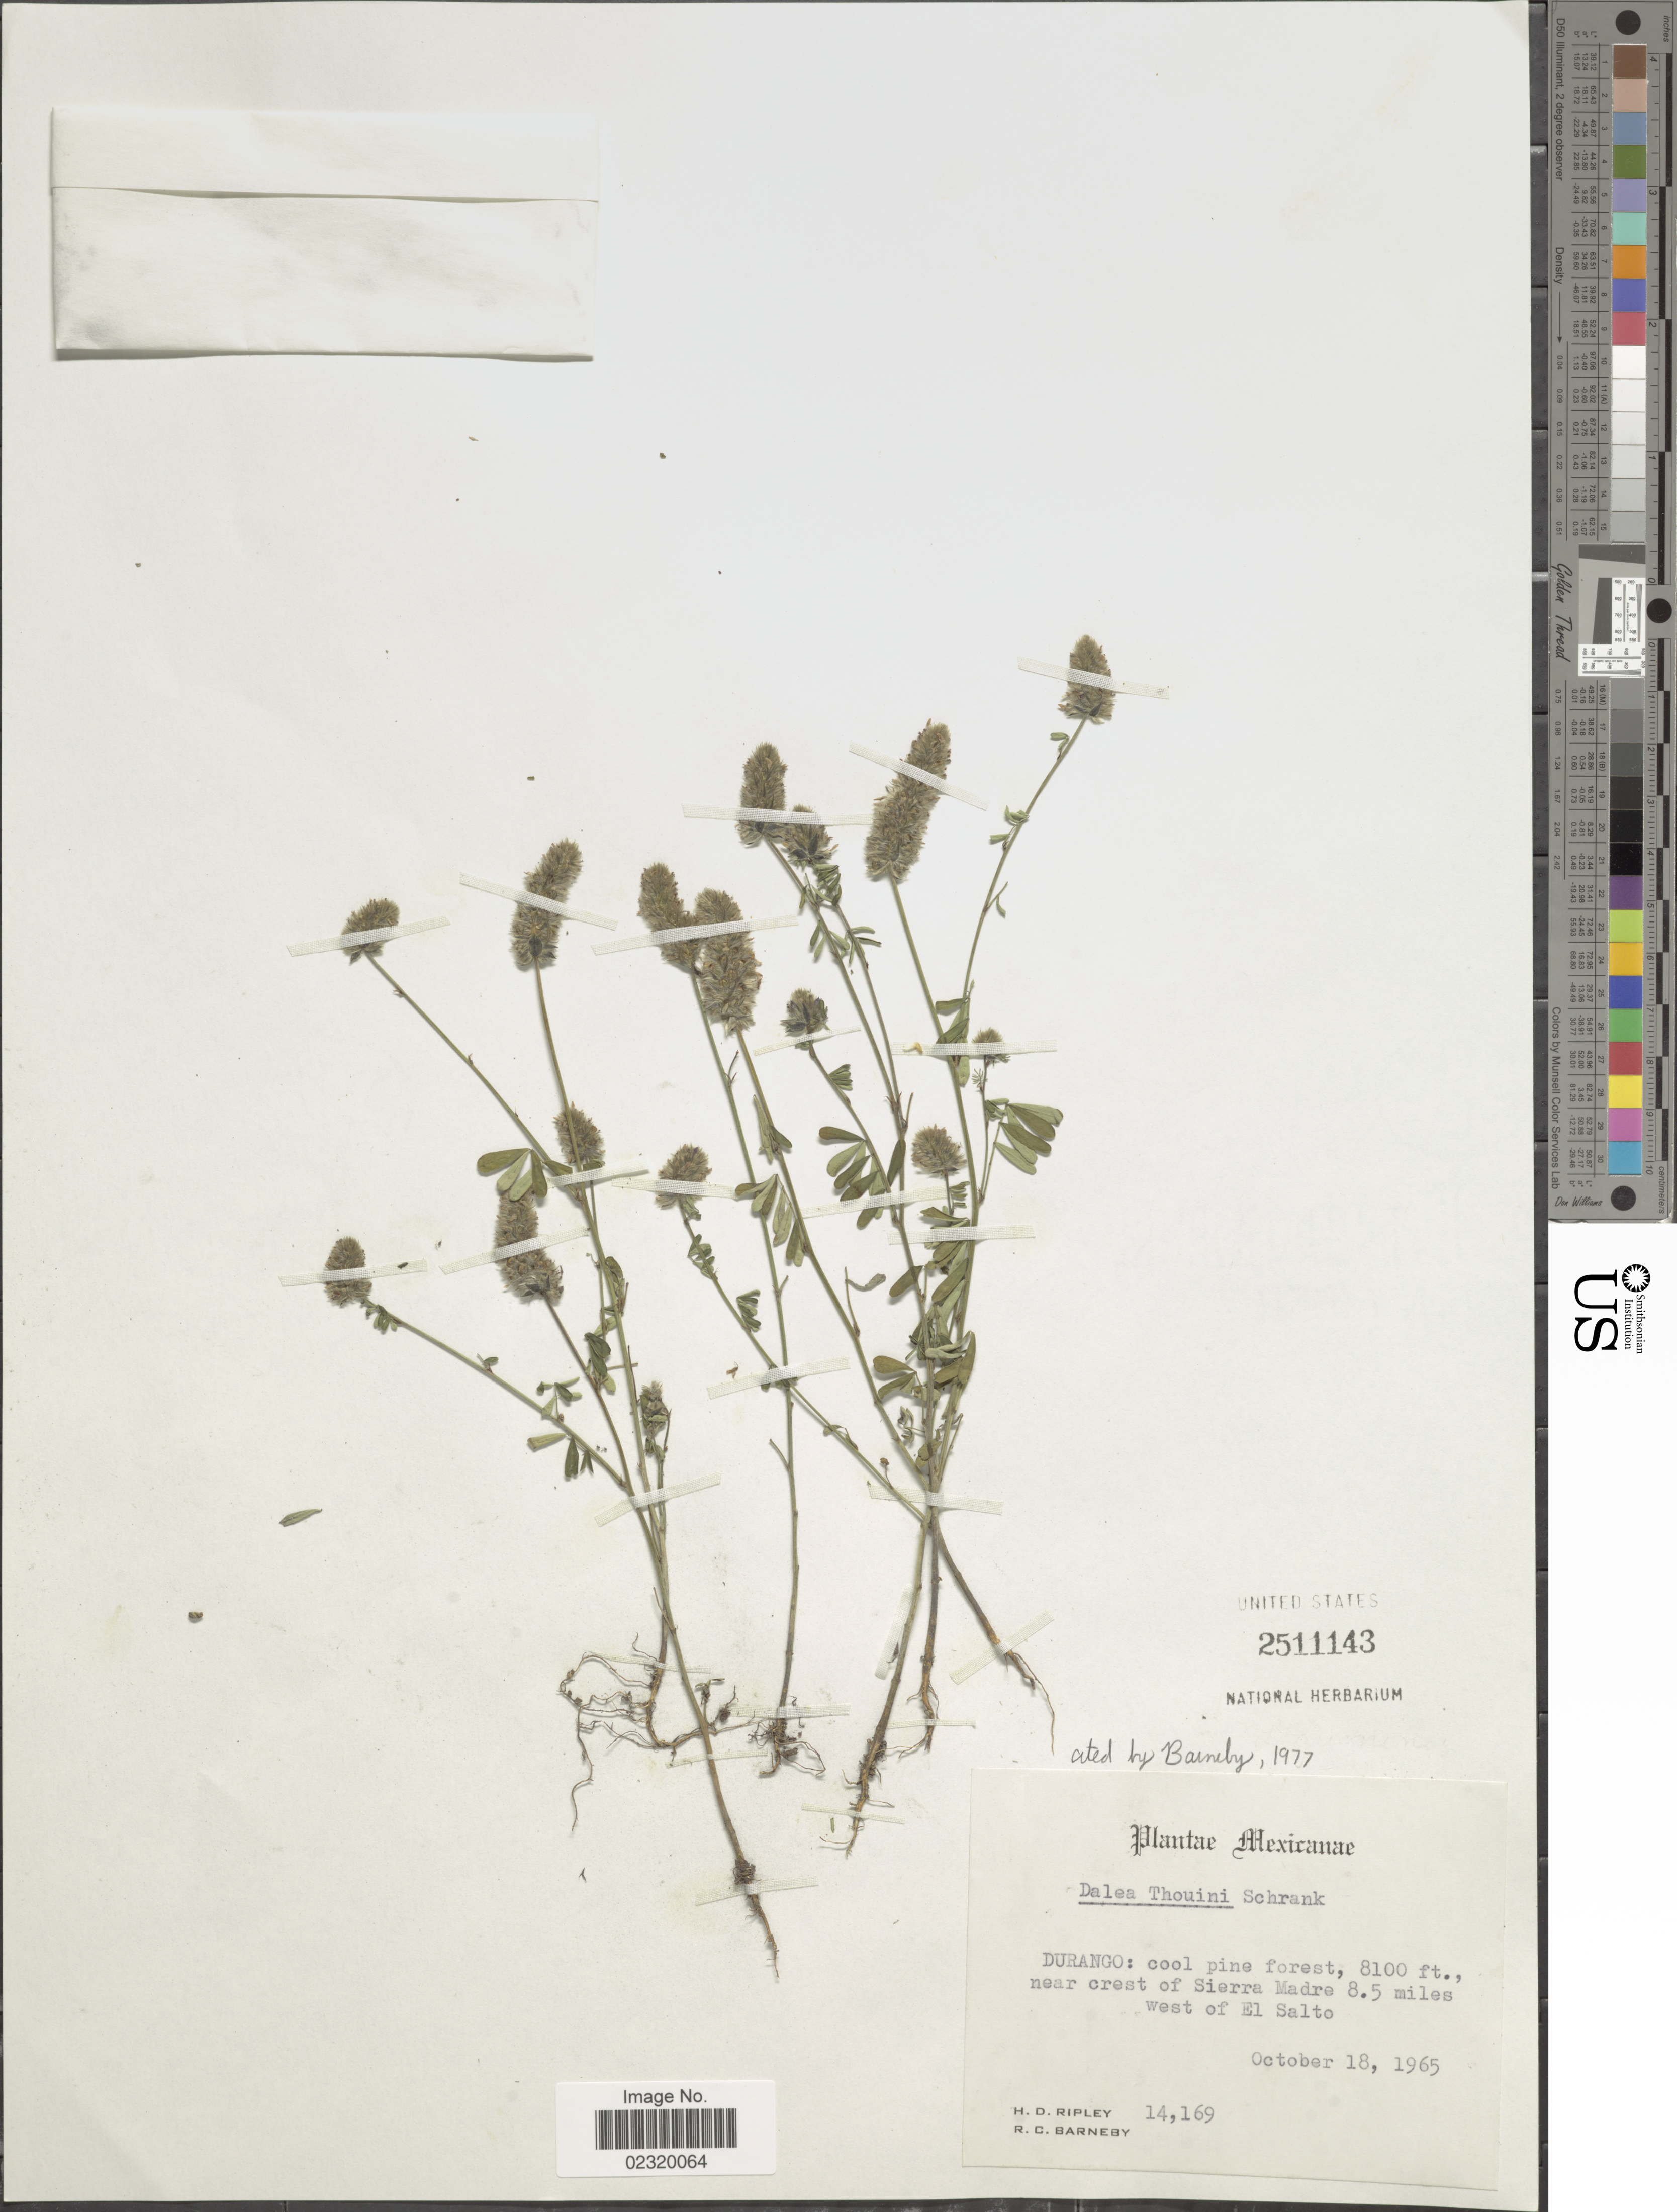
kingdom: Plantae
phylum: Tracheophyta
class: Magnoliopsida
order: Fabales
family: Fabaceae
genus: Dalea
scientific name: Dalea thouinii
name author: Schrank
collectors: H. Ripley & R. C. Barneby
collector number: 14169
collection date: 1965-10-18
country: Mexico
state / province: Durango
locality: Near crest of Sierra Madre 8.5 miles west of El Salto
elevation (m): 2469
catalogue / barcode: US 2511143